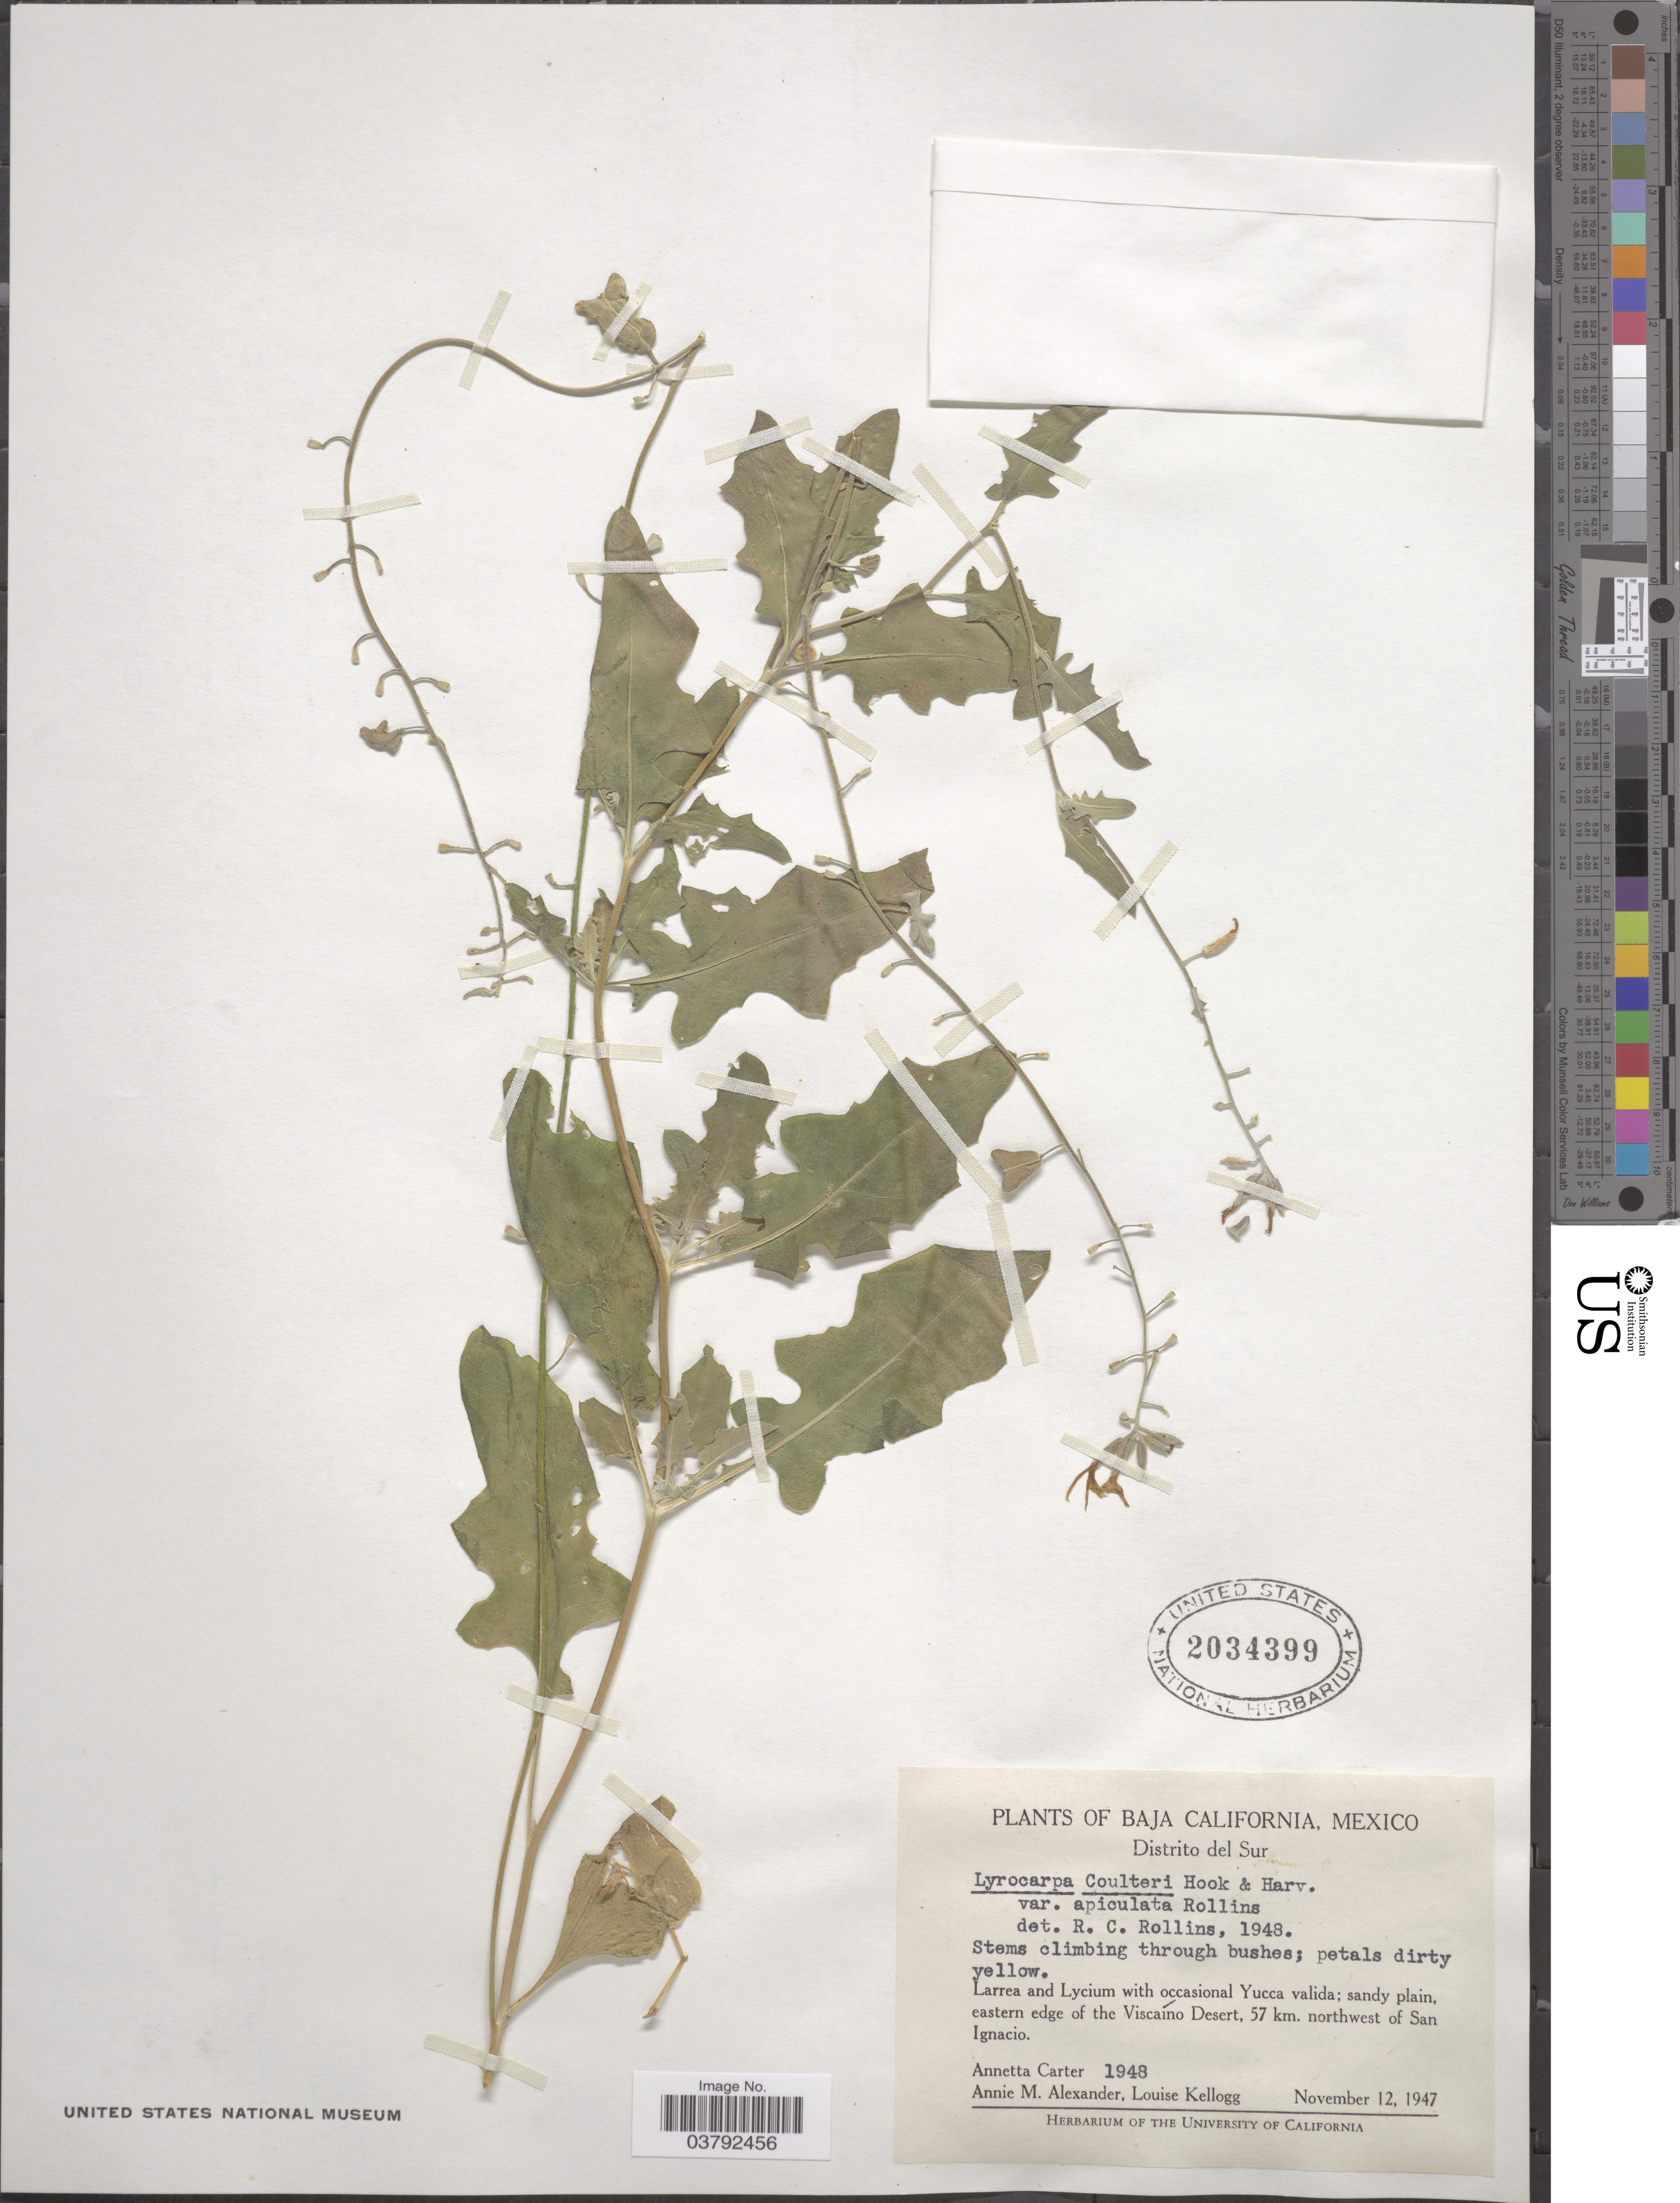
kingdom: Plantae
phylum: Tracheophyta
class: Magnoliopsida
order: Brassicales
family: Brassicaceae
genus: Lyrocarpa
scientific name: Lyrocarpa coulteri var. apiculata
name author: Rollins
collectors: A. Carter, A. M. Alexander & L. Kellogg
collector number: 1948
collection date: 1947-11-12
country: Mexico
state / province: Baja California Sur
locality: Distrito del Sur. Eastern edge of the Viscaíno, 57 km. northwest of San Ignacio.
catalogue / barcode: US 2034399